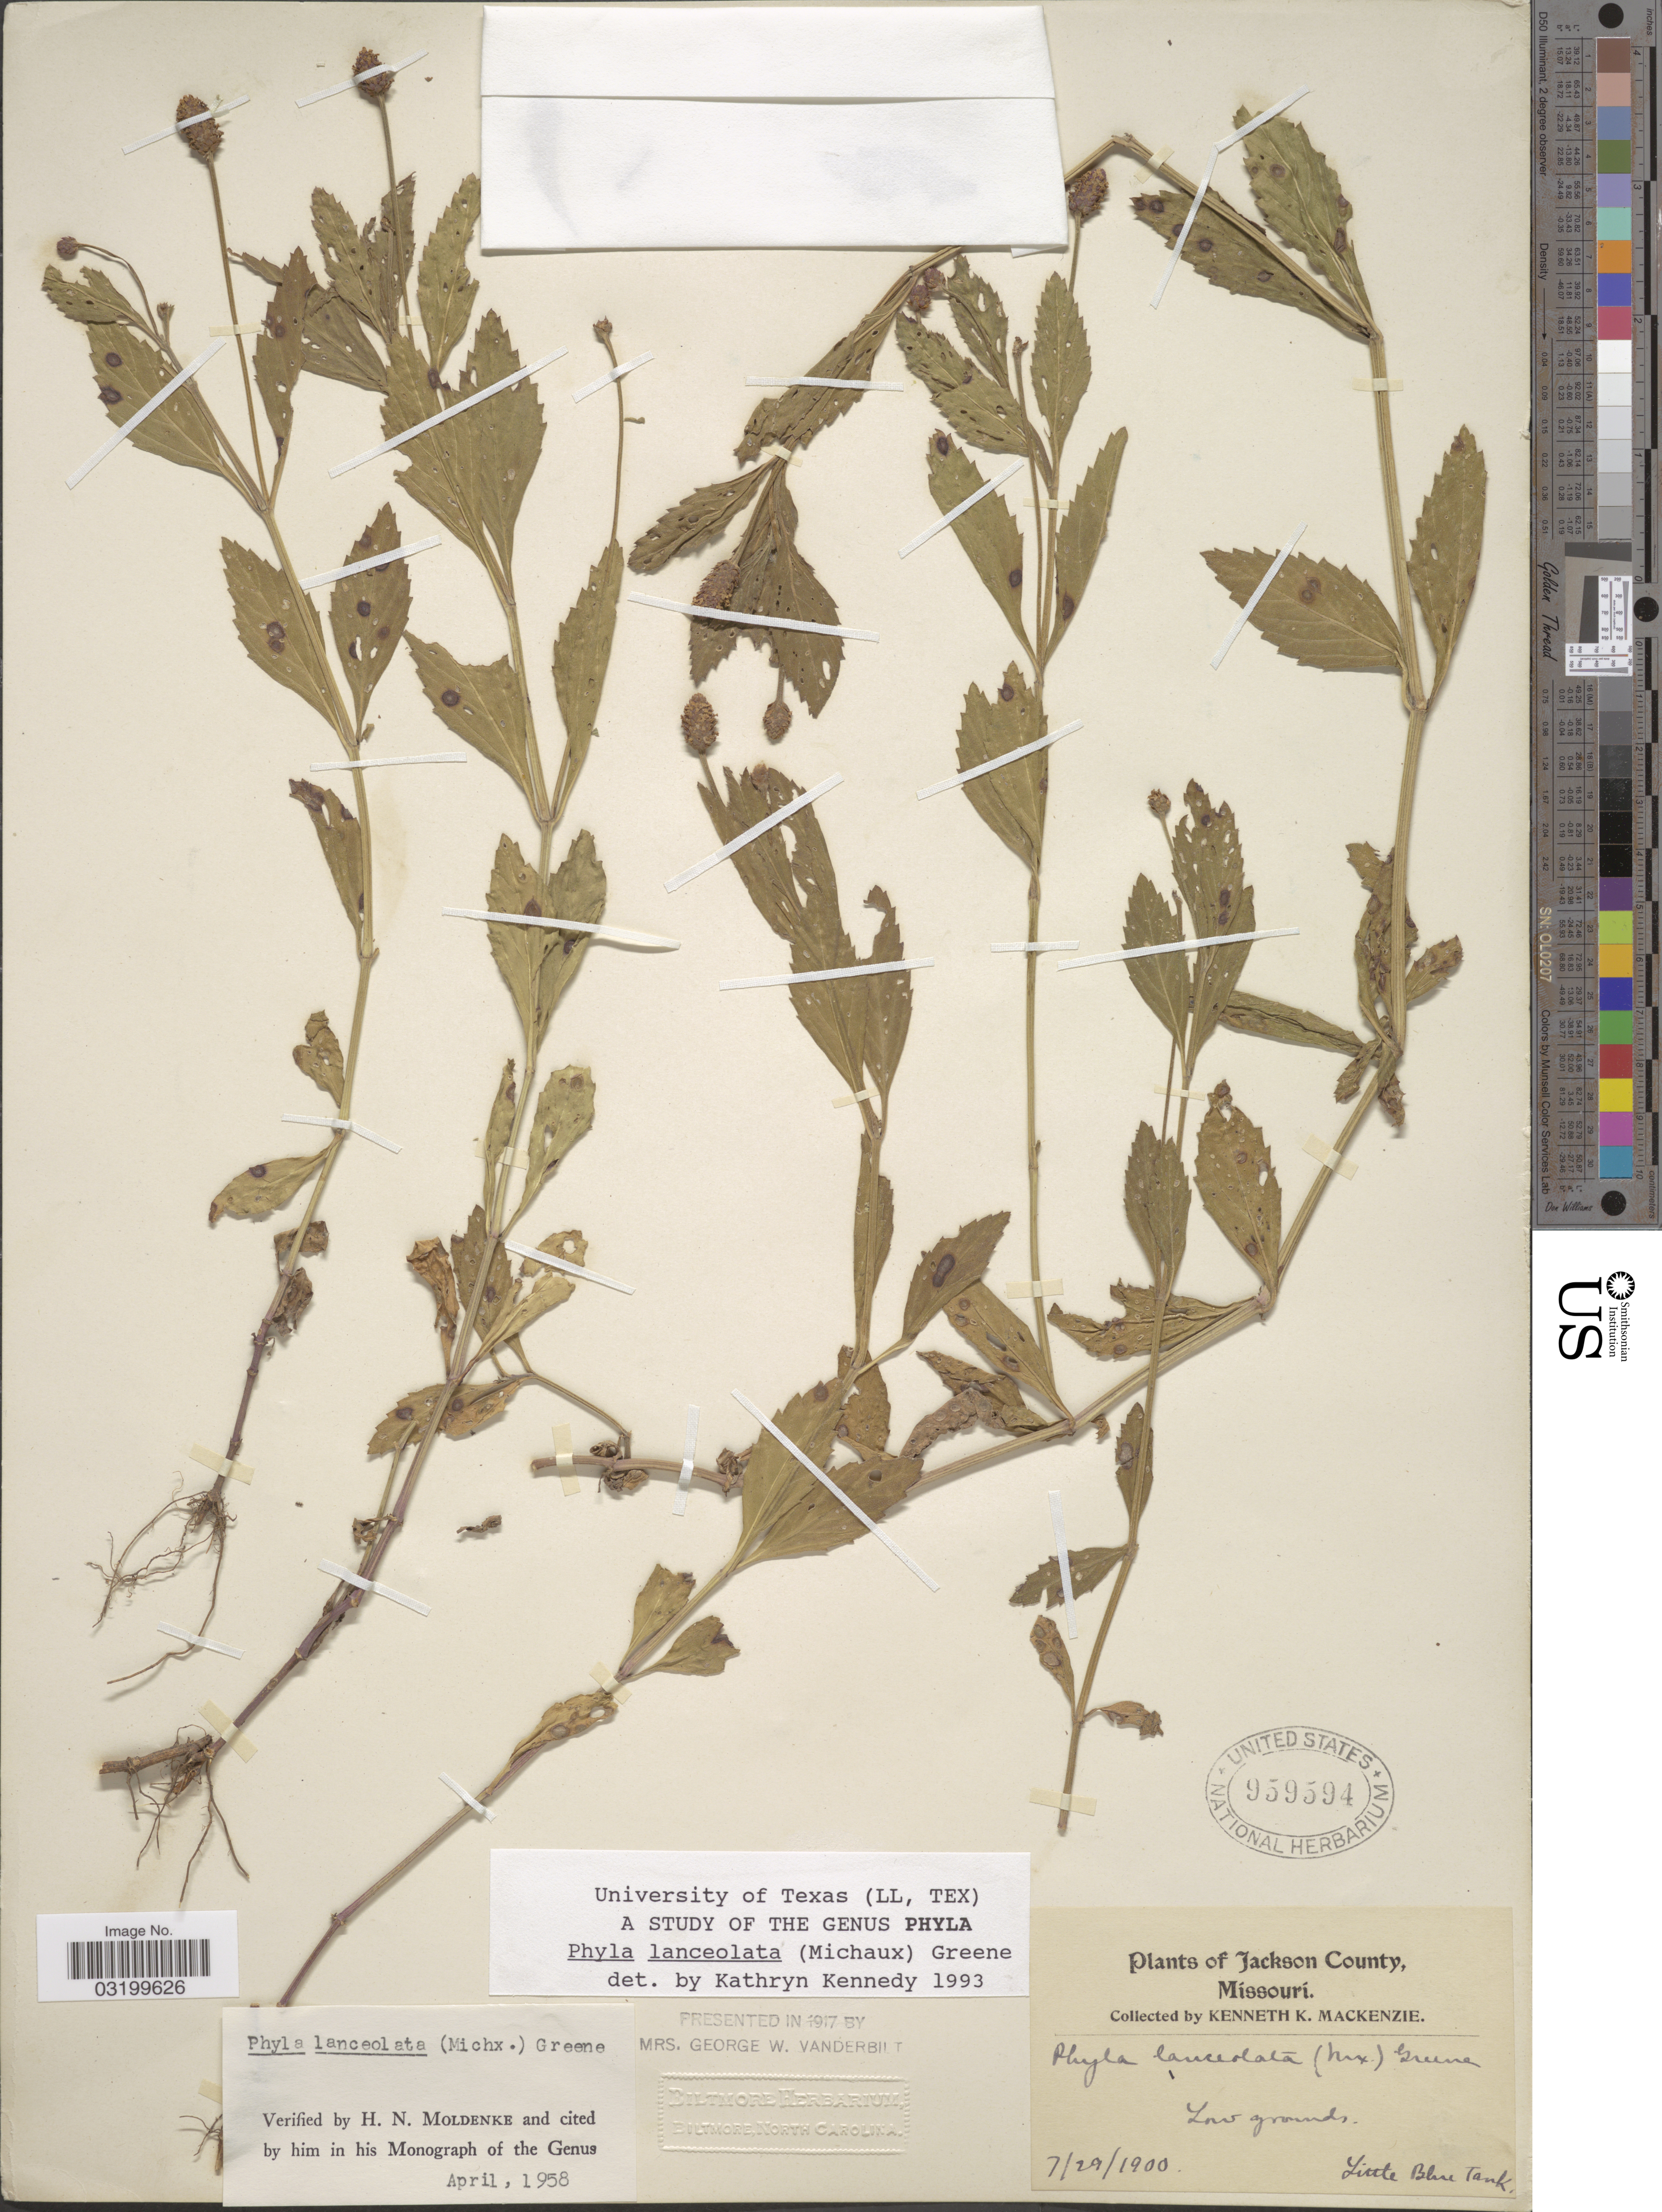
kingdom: Plantae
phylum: Tracheophyta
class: Magnoliopsida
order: Lamiales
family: Verbenaceae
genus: Phyla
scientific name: Phyla lanceolata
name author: (Michx.) Greene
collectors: K. K. Mackenzie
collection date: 1900-07-29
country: United States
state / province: Missouri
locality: Jackson County. Low grounds. Little Blue Tank.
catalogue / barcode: US 959594